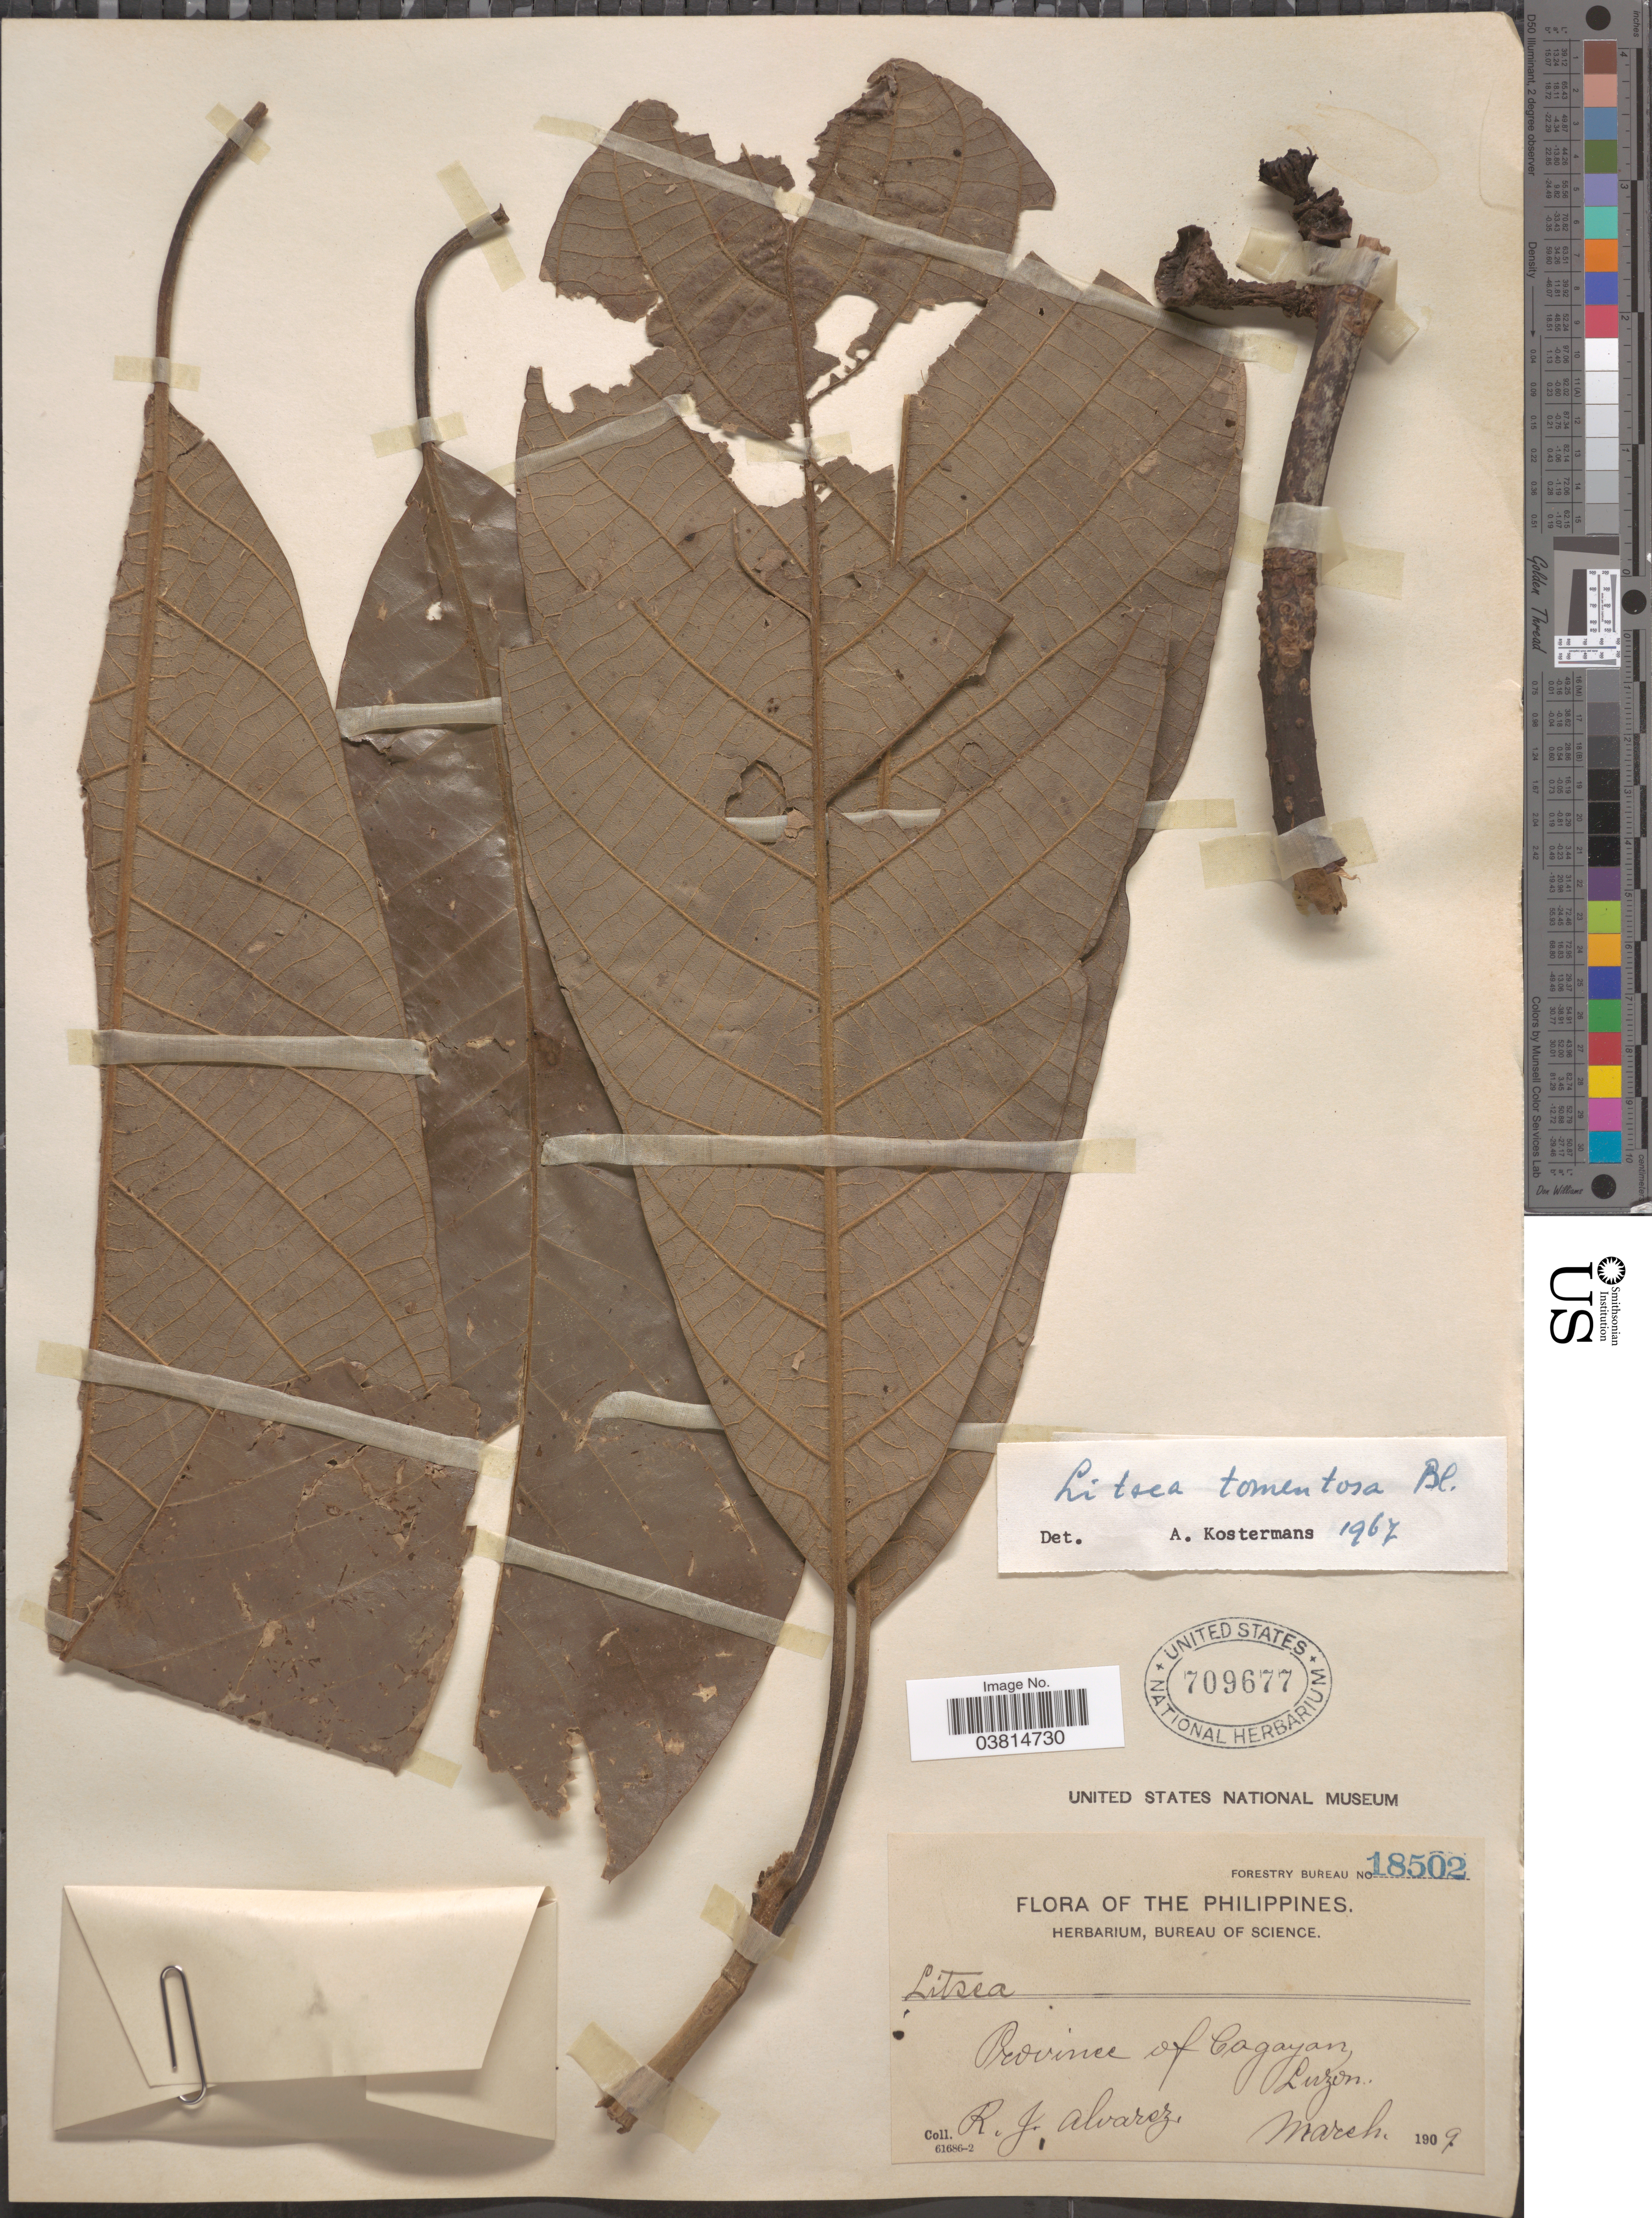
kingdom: Plantae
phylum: Tracheophyta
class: Magnoliopsida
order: Laurales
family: Lauraceae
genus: Litsea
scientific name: Litsea tomentosa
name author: Blume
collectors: R. Alvarez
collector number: Forestry Bureau 18502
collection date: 1909-03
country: Philippines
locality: Province of Cagayan, Luzon.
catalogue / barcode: US 709677